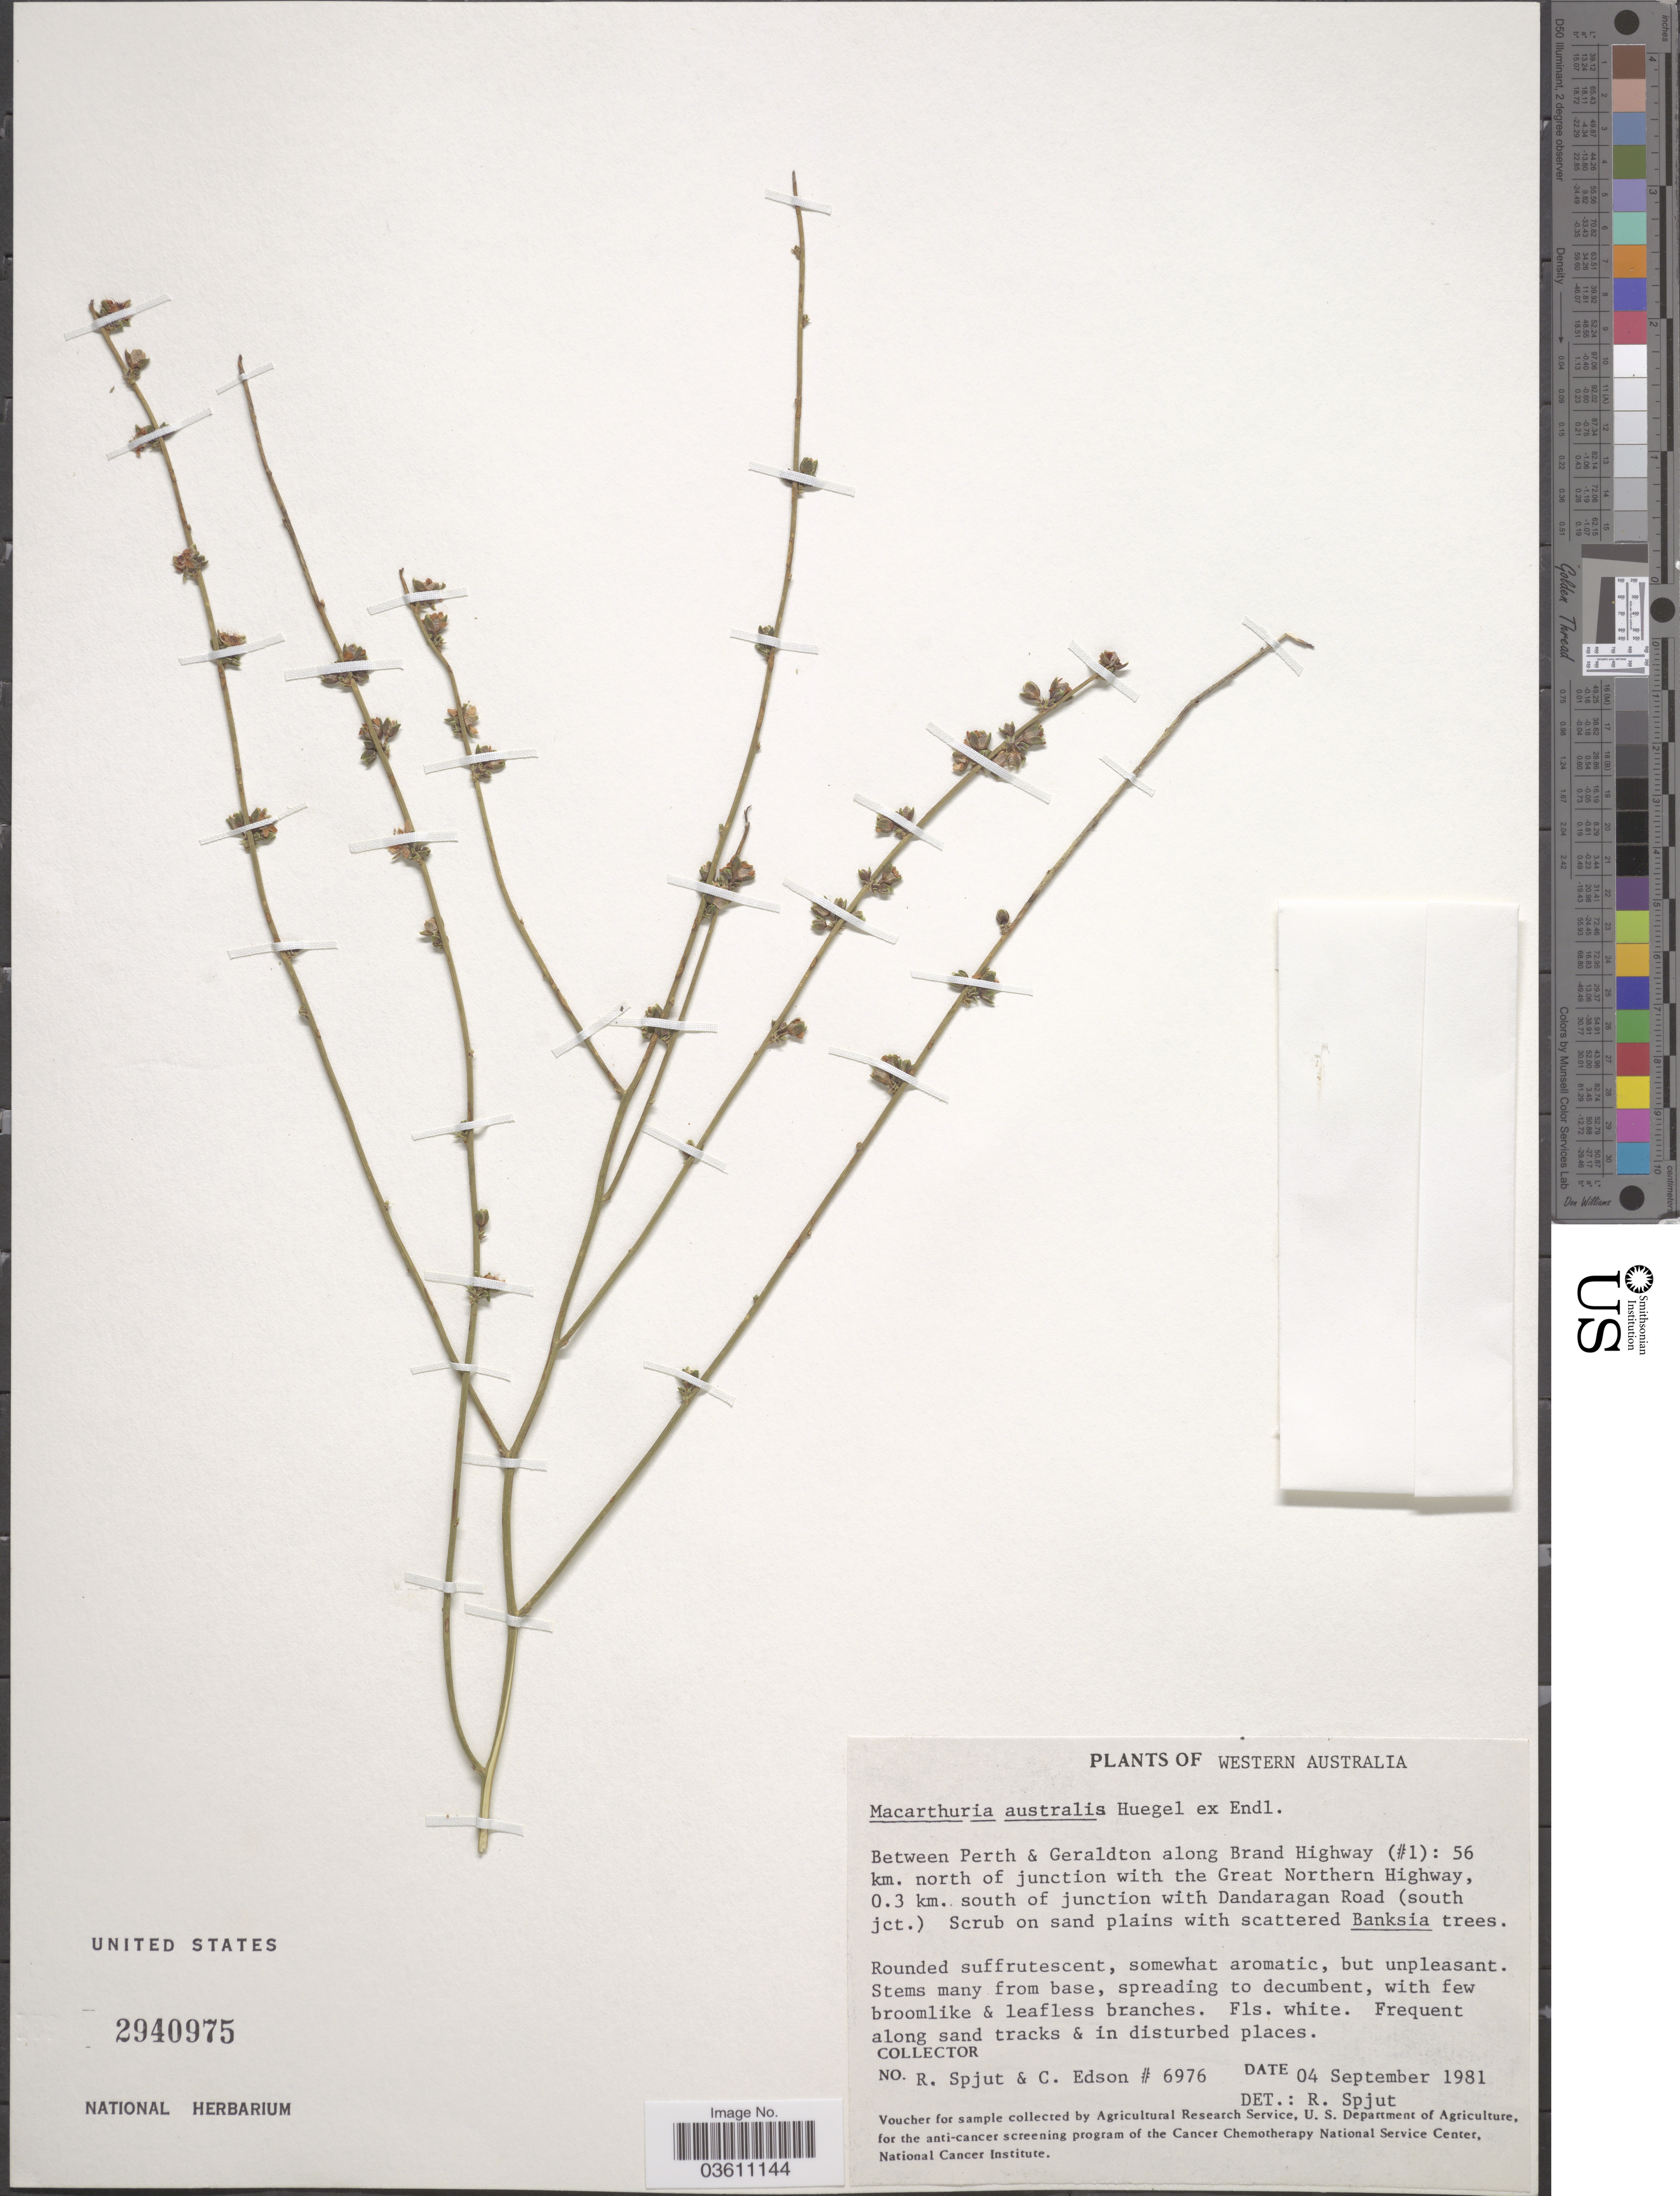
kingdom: Plantae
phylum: Tracheophyta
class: Magnoliopsida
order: Caryophyllales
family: Macarthuriaceae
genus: Macarthuria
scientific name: Macarthuria australis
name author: Hügel ex Endl.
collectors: R. Spjut & C. Edson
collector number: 6976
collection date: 1981-09-04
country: Australia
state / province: Western Australia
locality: Between Perth & Geraldton along Brand Highway (#1): 56 km. north of junction with the Great Northern Highway, 0.3 km. south of junction with Dandaragan Road (south jct.).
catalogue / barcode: US 2940975